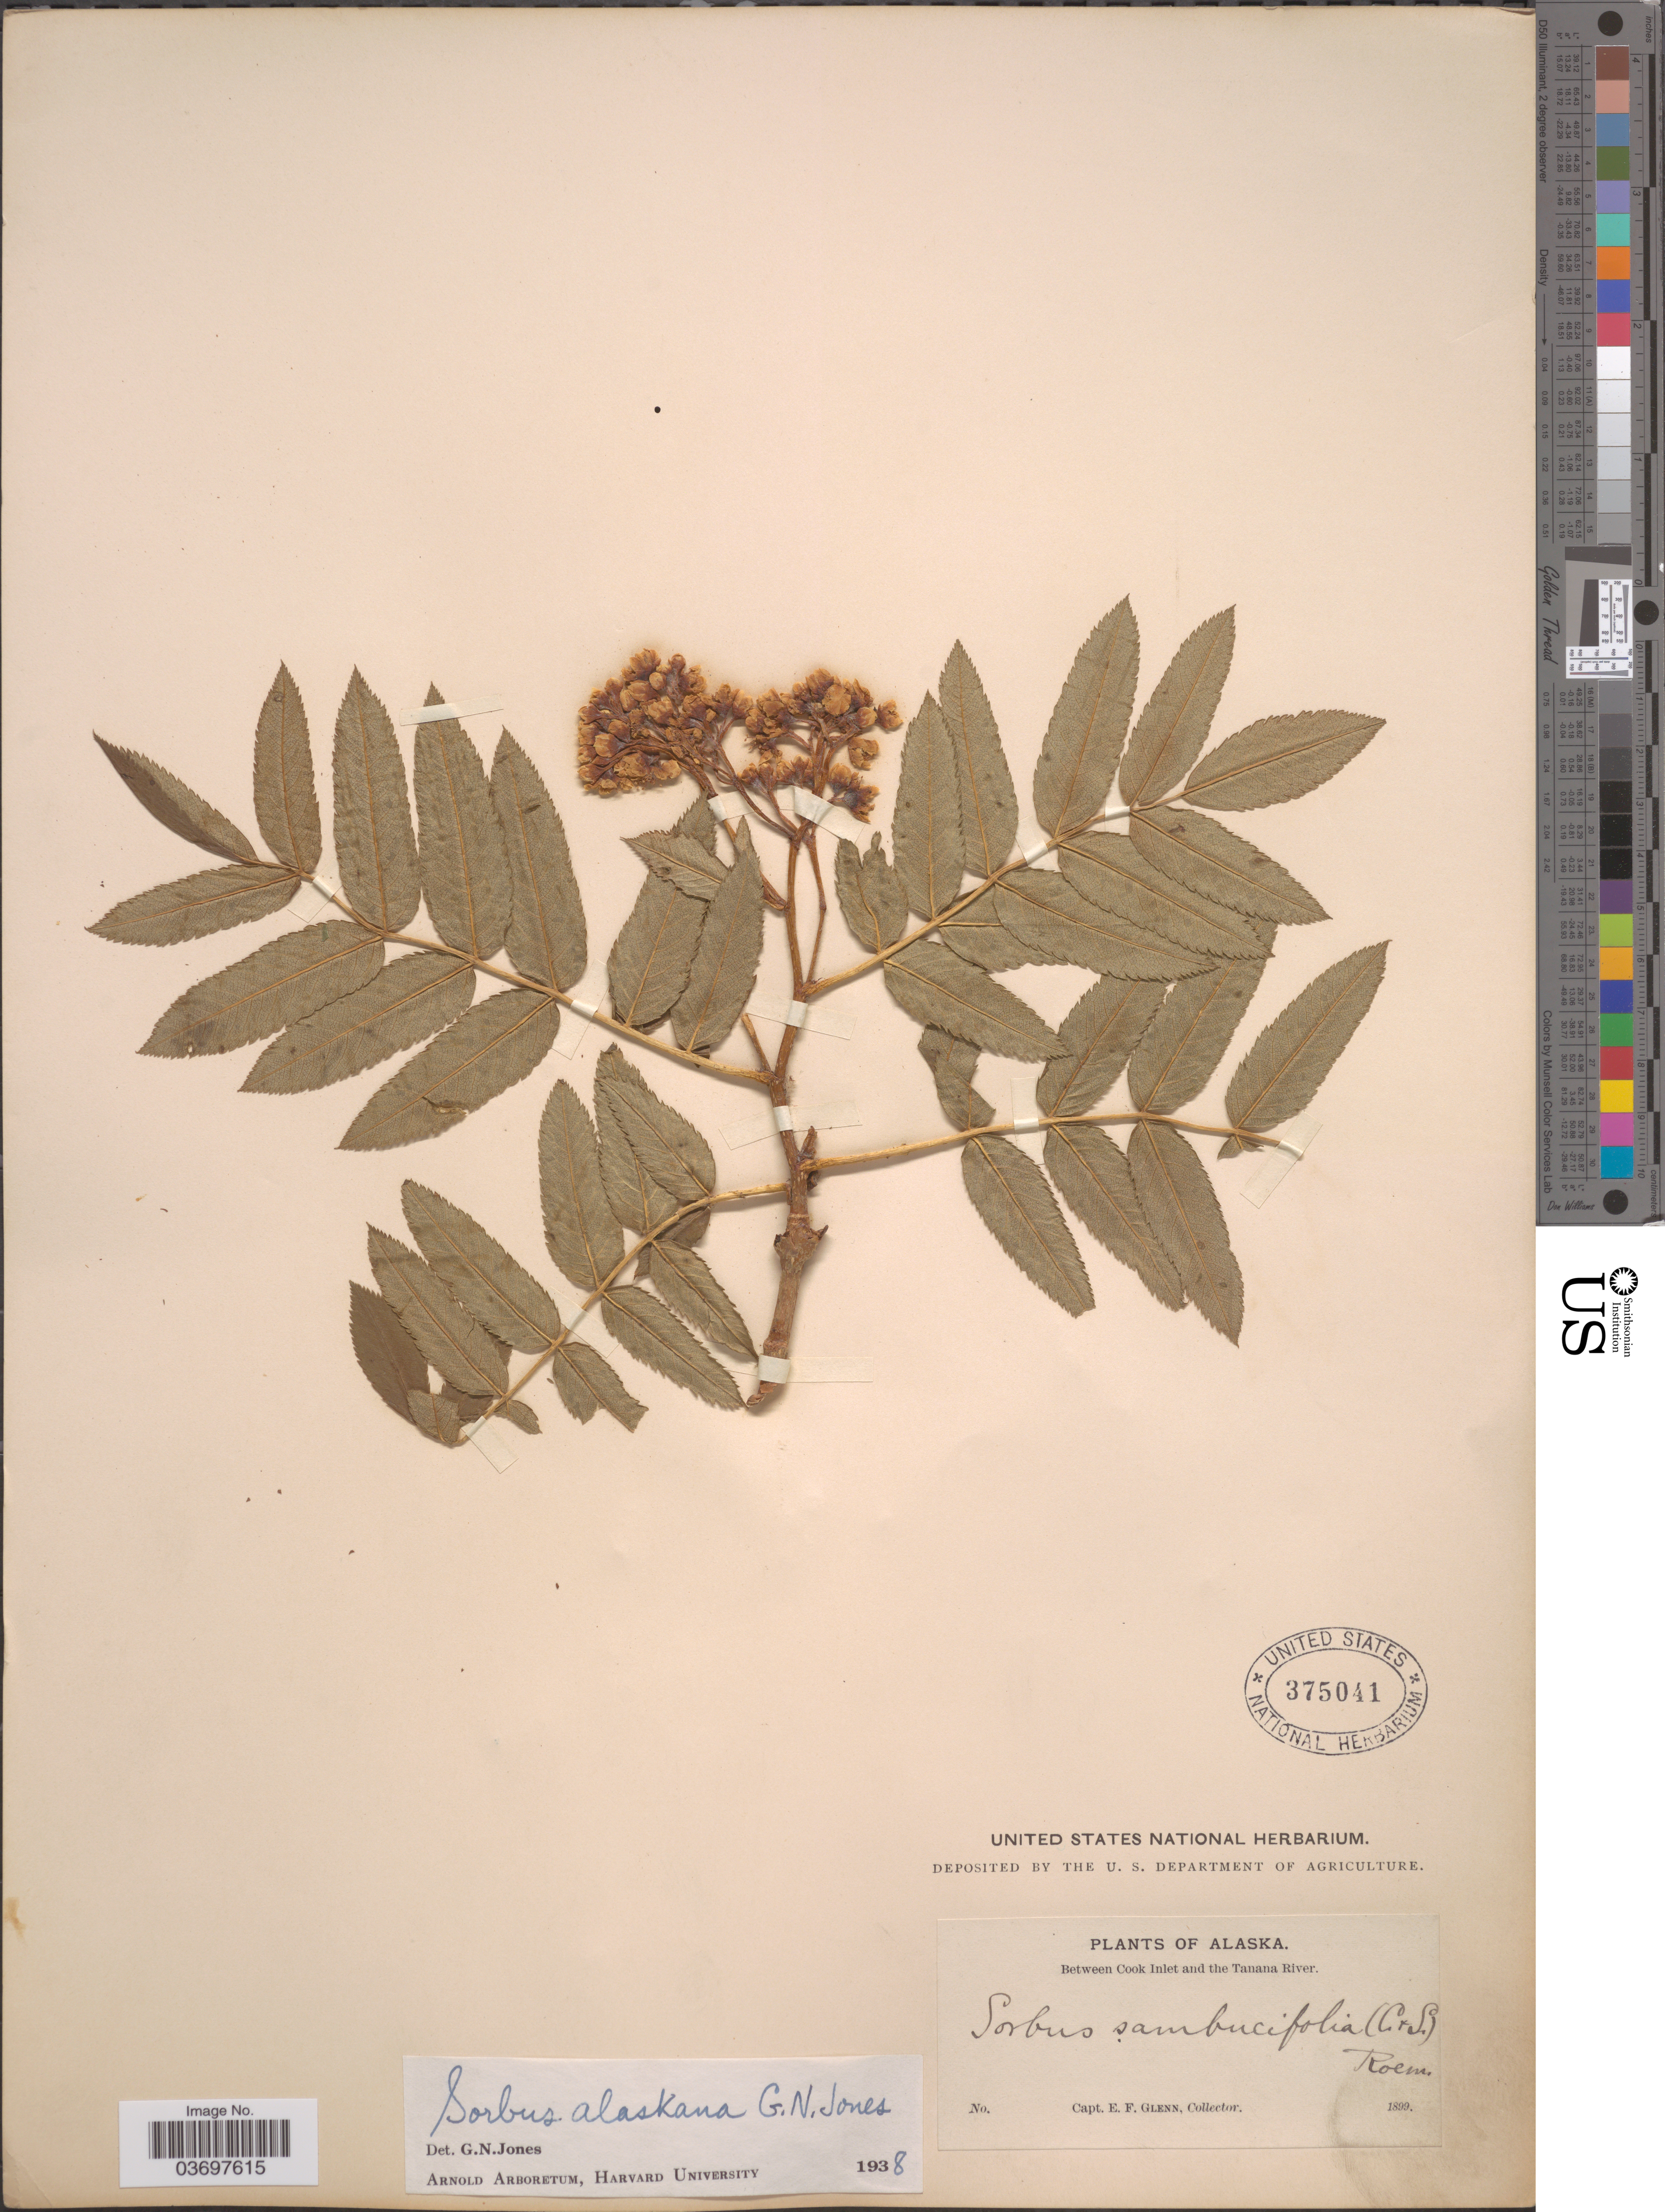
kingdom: Plantae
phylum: Tracheophyta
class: Magnoliopsida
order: Rosales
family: Rosaceae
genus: Sorbus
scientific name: Sorbus sambucifolia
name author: (Cham. & Schltdl.) M. Roem.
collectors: E. Glenn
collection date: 1899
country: United States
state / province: Alaska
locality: Between Cook Inlet and the Tanana River.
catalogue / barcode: US 375041